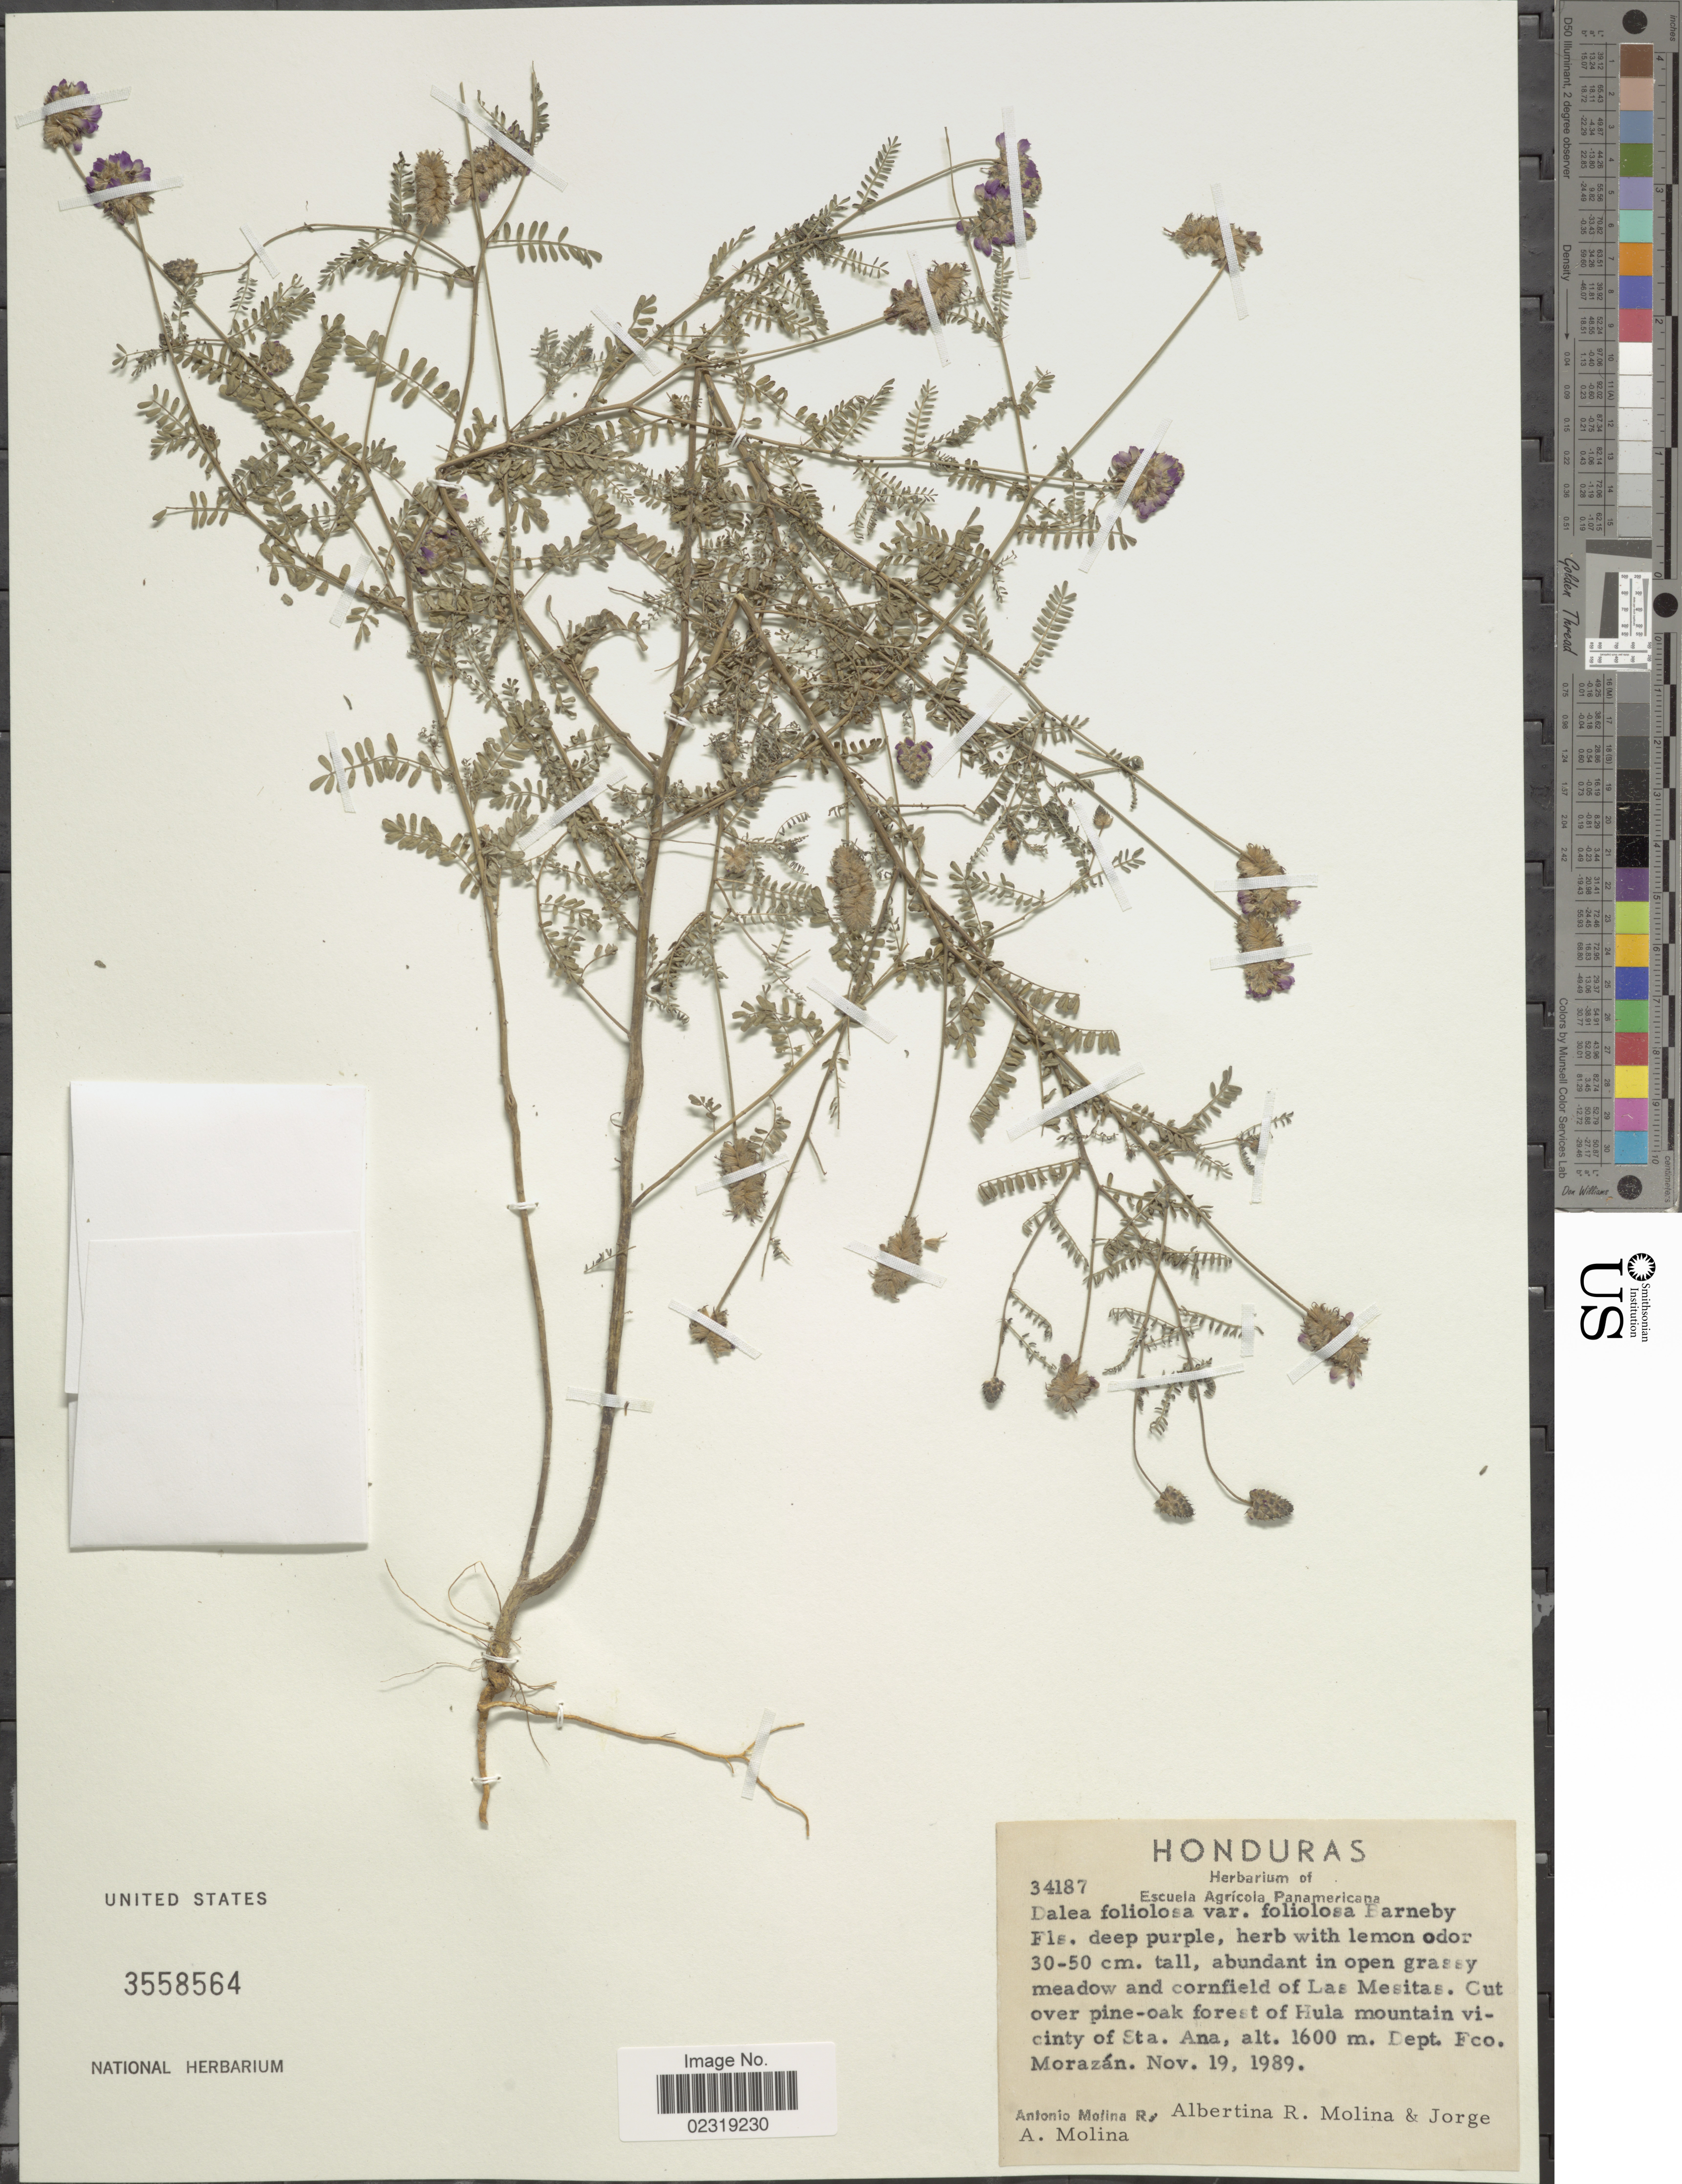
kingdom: Plantae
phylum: Tracheophyta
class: Magnoliopsida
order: Fabales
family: Fabaceae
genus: Dalea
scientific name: Dalea foliolosa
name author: (Aiton) Barneby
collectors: A. Molina R., A. R. Molina & J. A. Molina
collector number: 34187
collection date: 1989-11-19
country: Honduras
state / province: Fco. Morazán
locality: Cut over pine-oak forest of Hula mountain vicinity of Sta. Ana, Dept. Fco. Morazán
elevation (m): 1600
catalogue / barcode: US 3558564